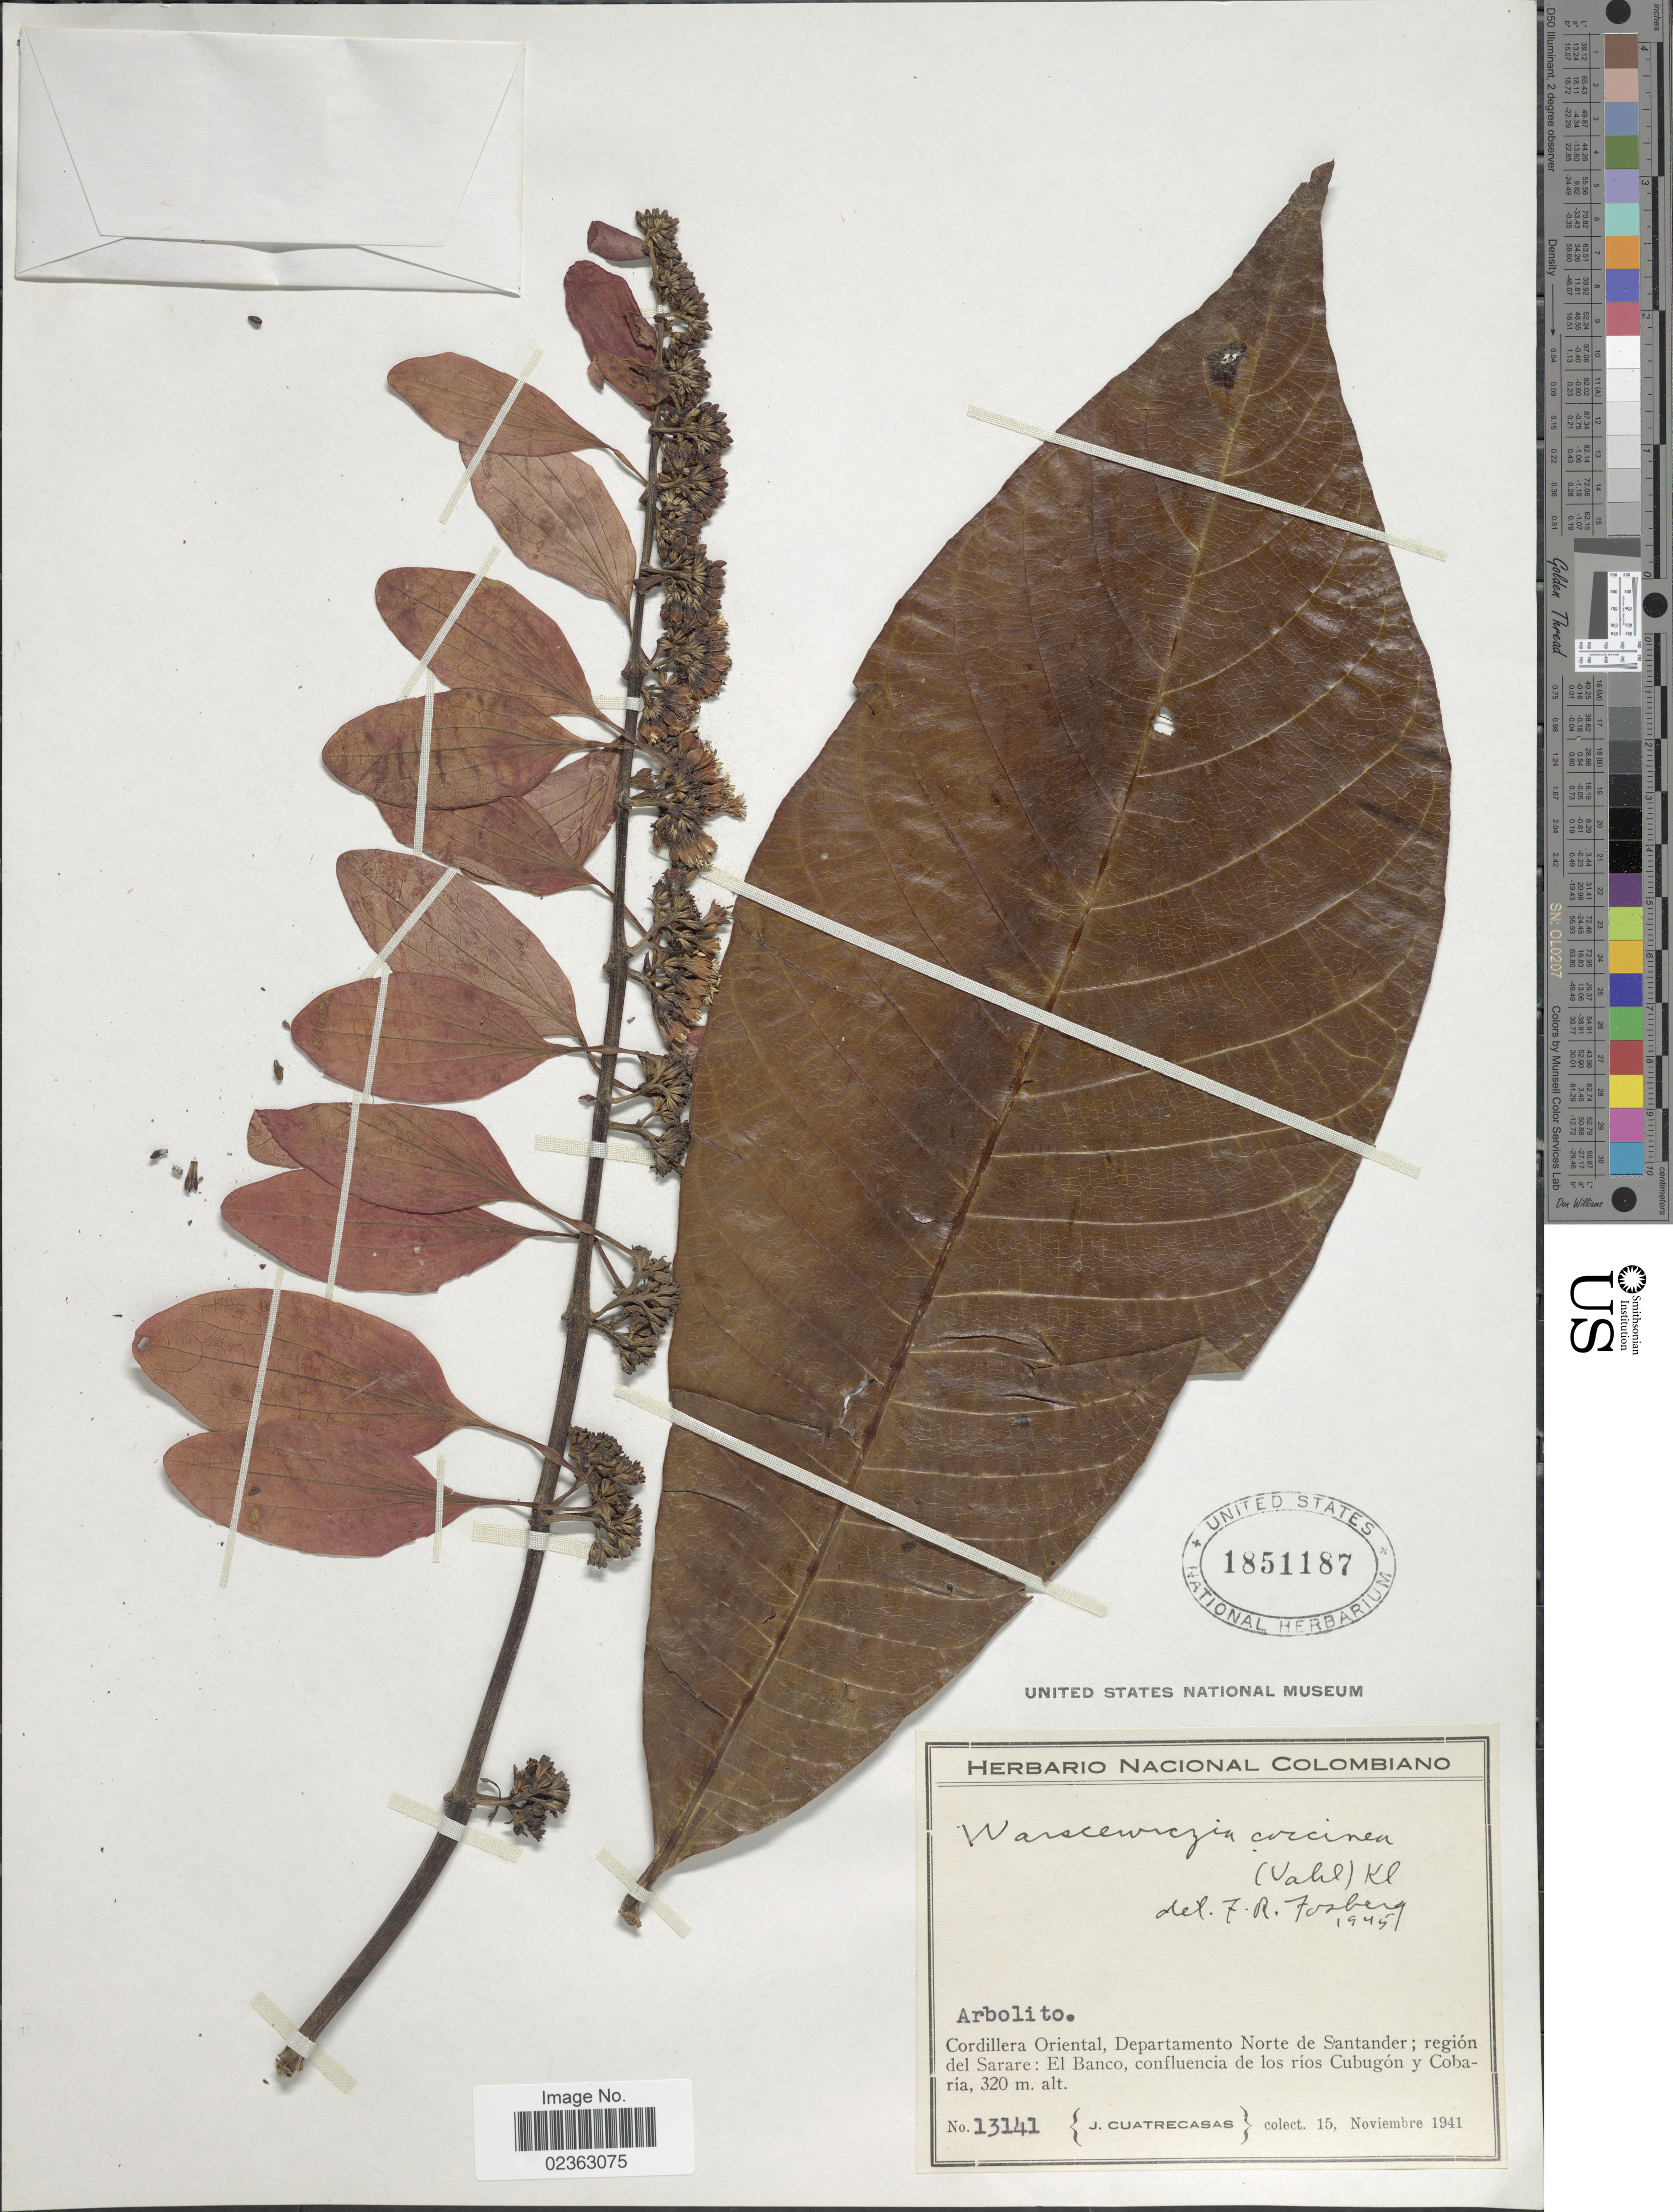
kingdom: Plantae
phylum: Tracheophyta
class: Magnoliopsida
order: Gentianales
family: Rubiaceae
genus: Warszewiczia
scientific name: Warszewiczia coccinea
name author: (Vahl) Klotzsch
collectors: J. Cuatrecasas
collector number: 13141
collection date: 1941-11-15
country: Colombia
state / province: Norte de Santander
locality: Cordillera Oriental, region del Sarare: El Banco, confluencia de los rios Cubugon y Cobaria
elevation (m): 320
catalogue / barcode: US 1851187